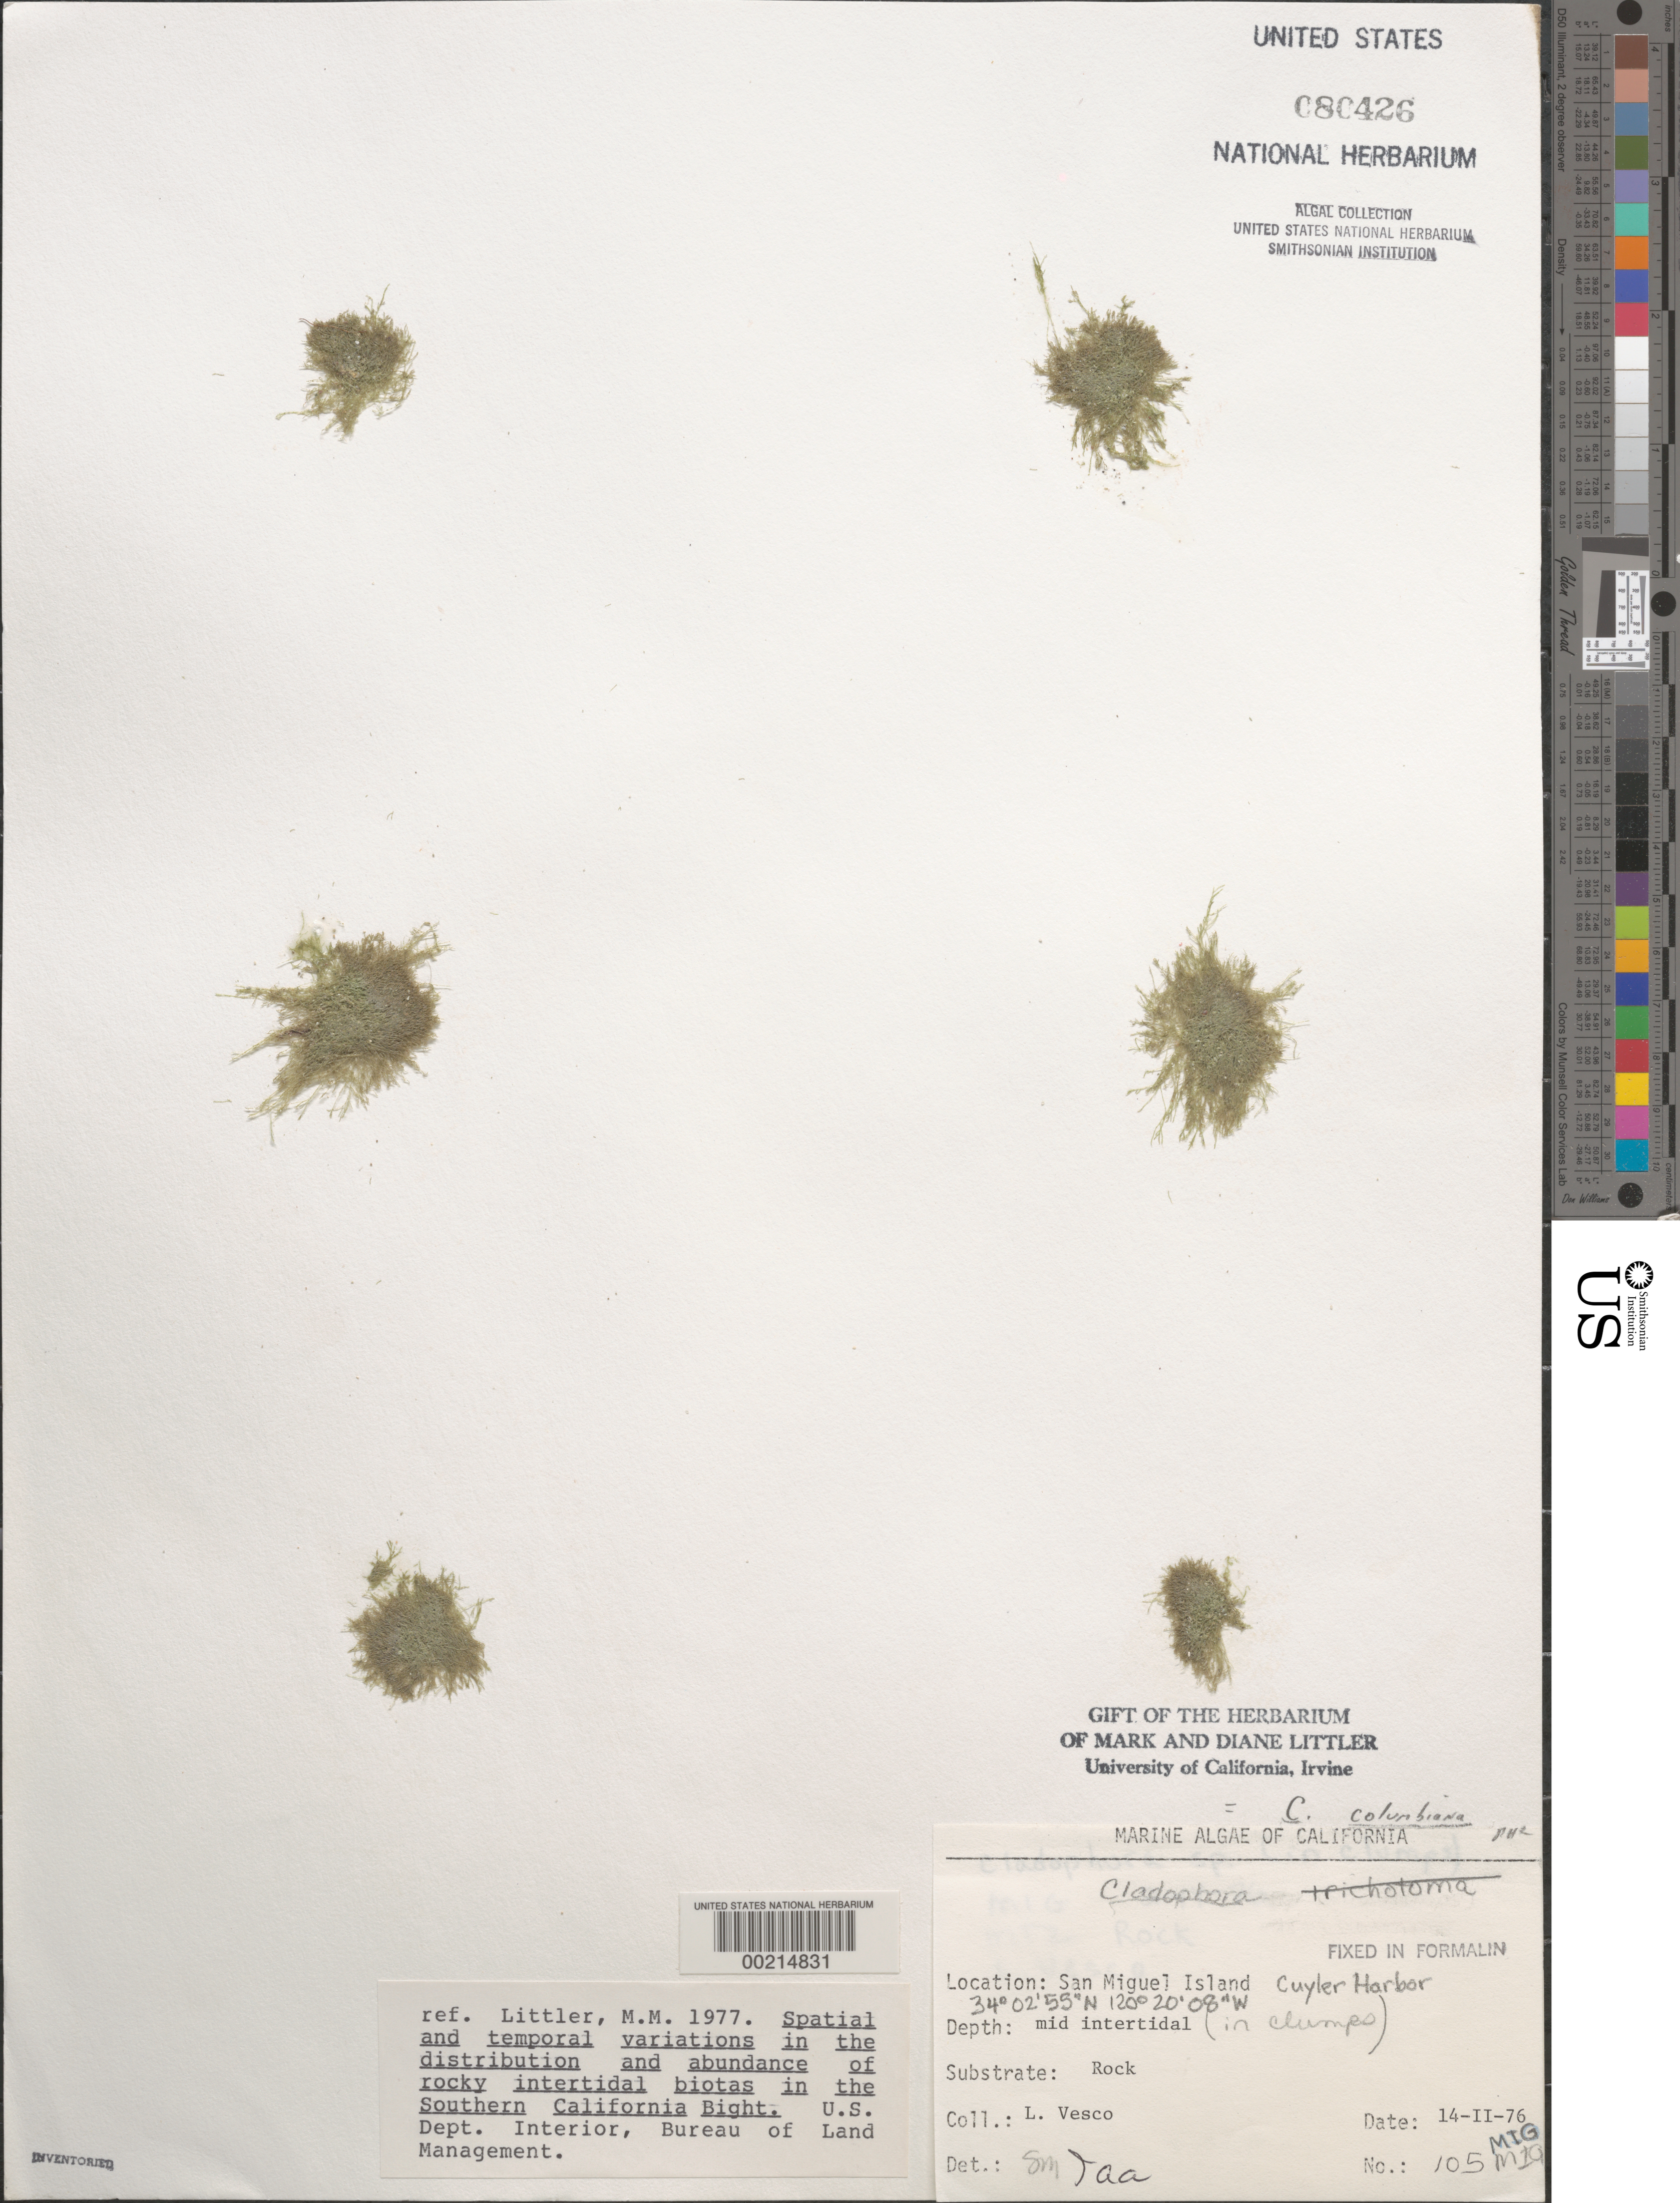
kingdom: Plantae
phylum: Chlorophyta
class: Ulvophyceae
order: Cladophorales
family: Cladophoraceae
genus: Cladophora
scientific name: Cladophora columbiana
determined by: Murray, S. N.; Abbott, I. A.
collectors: L. Vesco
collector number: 105-MIG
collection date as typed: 14 Feb 1976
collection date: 1976-02-14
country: United States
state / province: California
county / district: Santa Barbara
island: San Miguel Island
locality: Cuyler Harbor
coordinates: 34 02'55"N, 120 20'08"W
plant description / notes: BLM-SOCALBIGHT Rocky Intertidal Survey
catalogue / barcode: US 80426